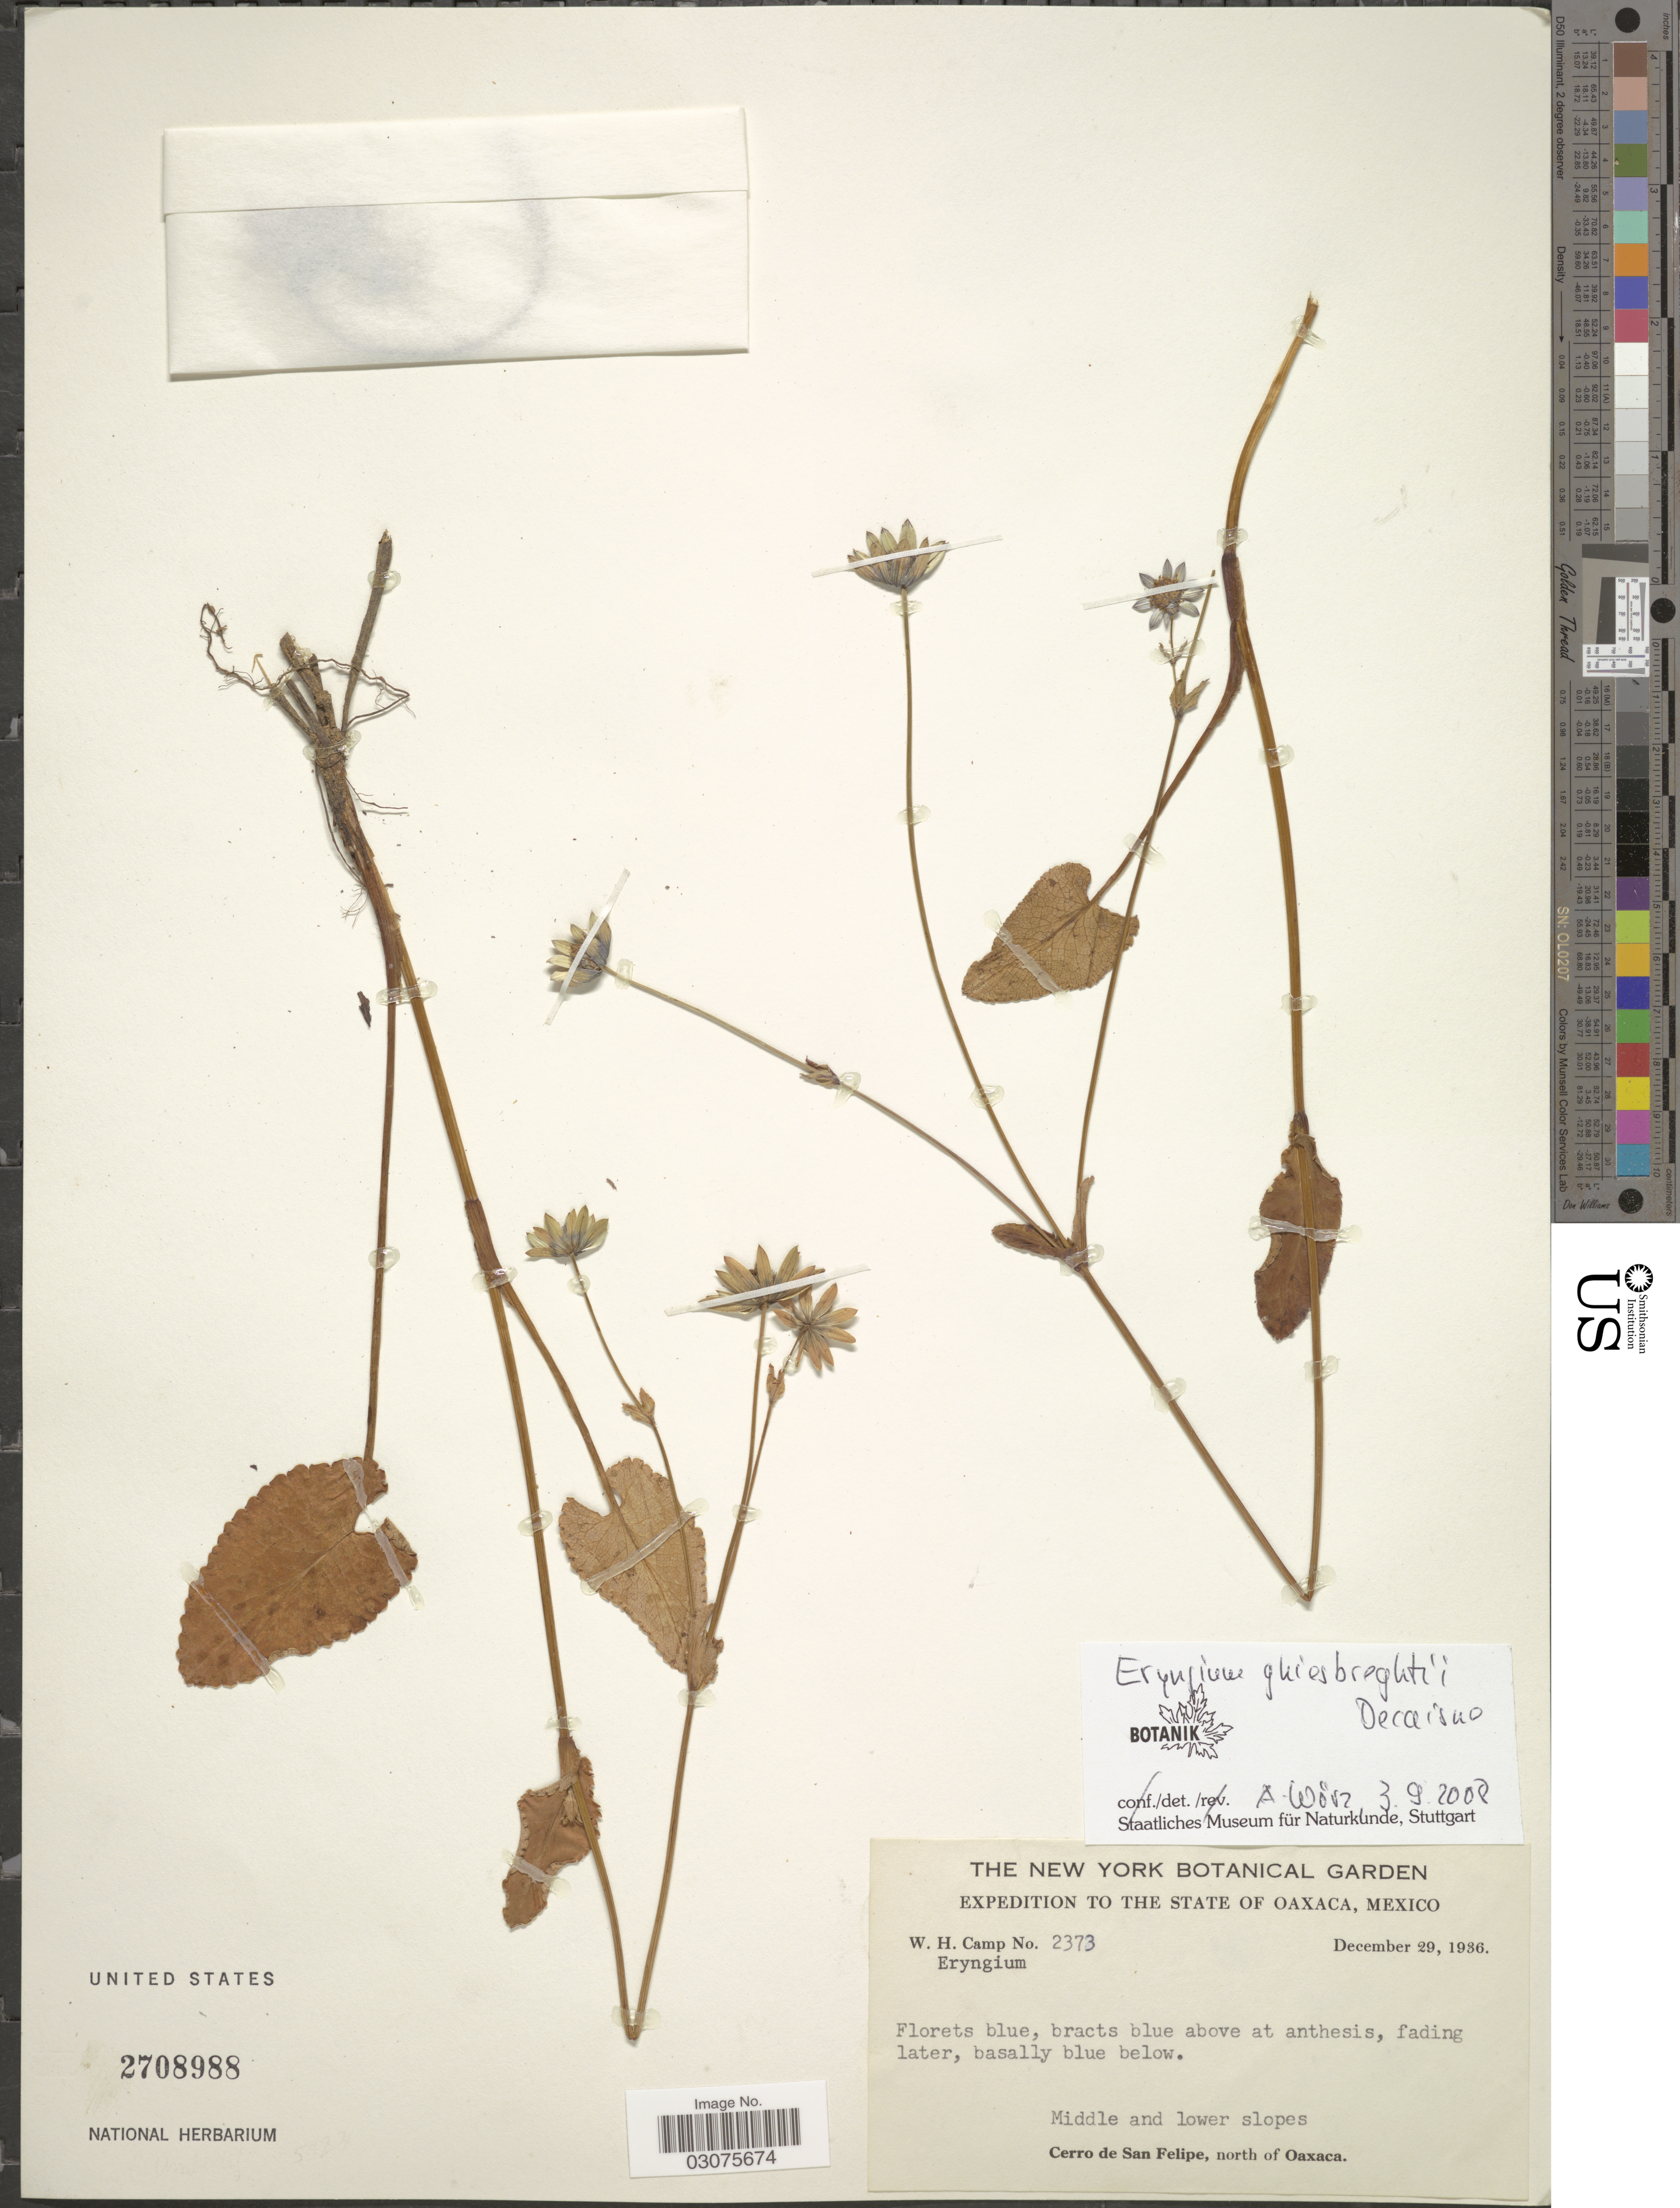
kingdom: Plantae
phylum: Tracheophyta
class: Magnoliopsida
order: Apiales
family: Apiaceae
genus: Eryngium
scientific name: Eryngium ghiesbreghtii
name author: Decne.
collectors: W. H. Camp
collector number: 2373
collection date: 1936-12-29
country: Mexico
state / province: Oaxaca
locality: Middle and lower slopes. Cerro de San Felipe, north of Oaxaca.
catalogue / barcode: US 2708988